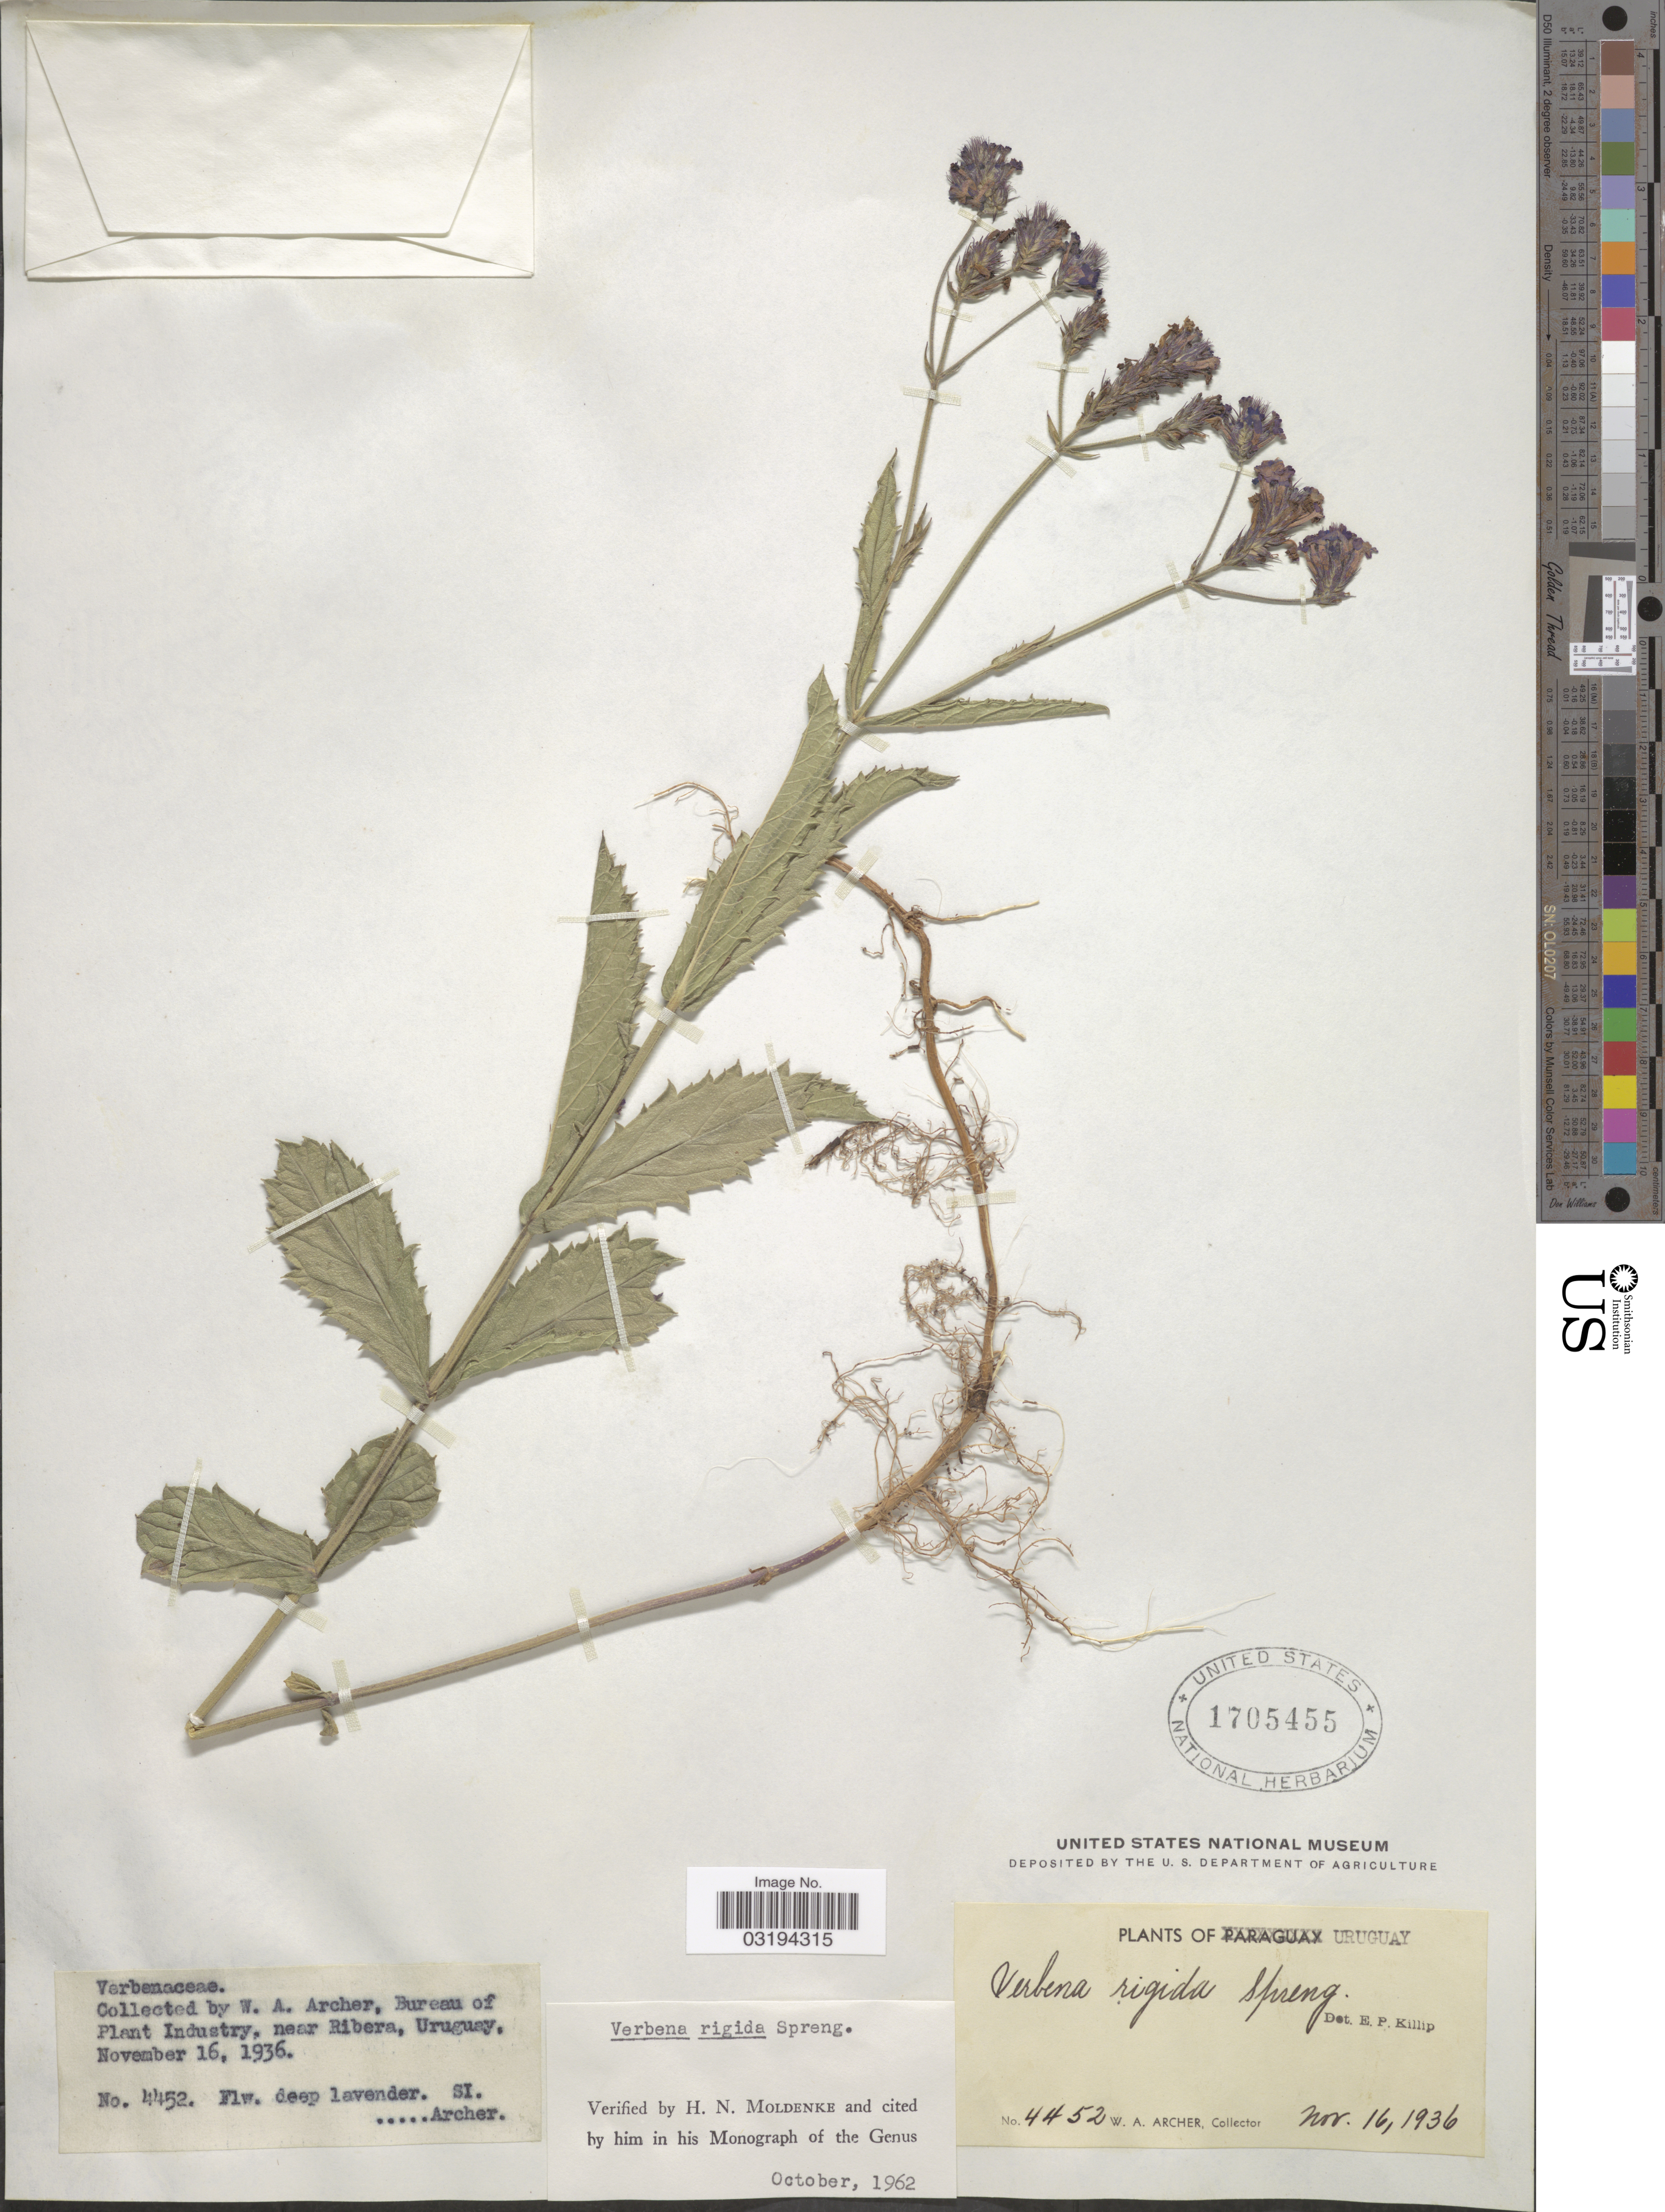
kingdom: Plantae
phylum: Tracheophyta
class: Magnoliopsida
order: Lamiales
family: Verbenaceae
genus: Verbena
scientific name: Verbena rigida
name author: Spreng.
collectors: W. Archer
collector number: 4452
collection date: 1936-11-16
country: Uruguay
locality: Near Ribera.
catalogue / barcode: US 1705455